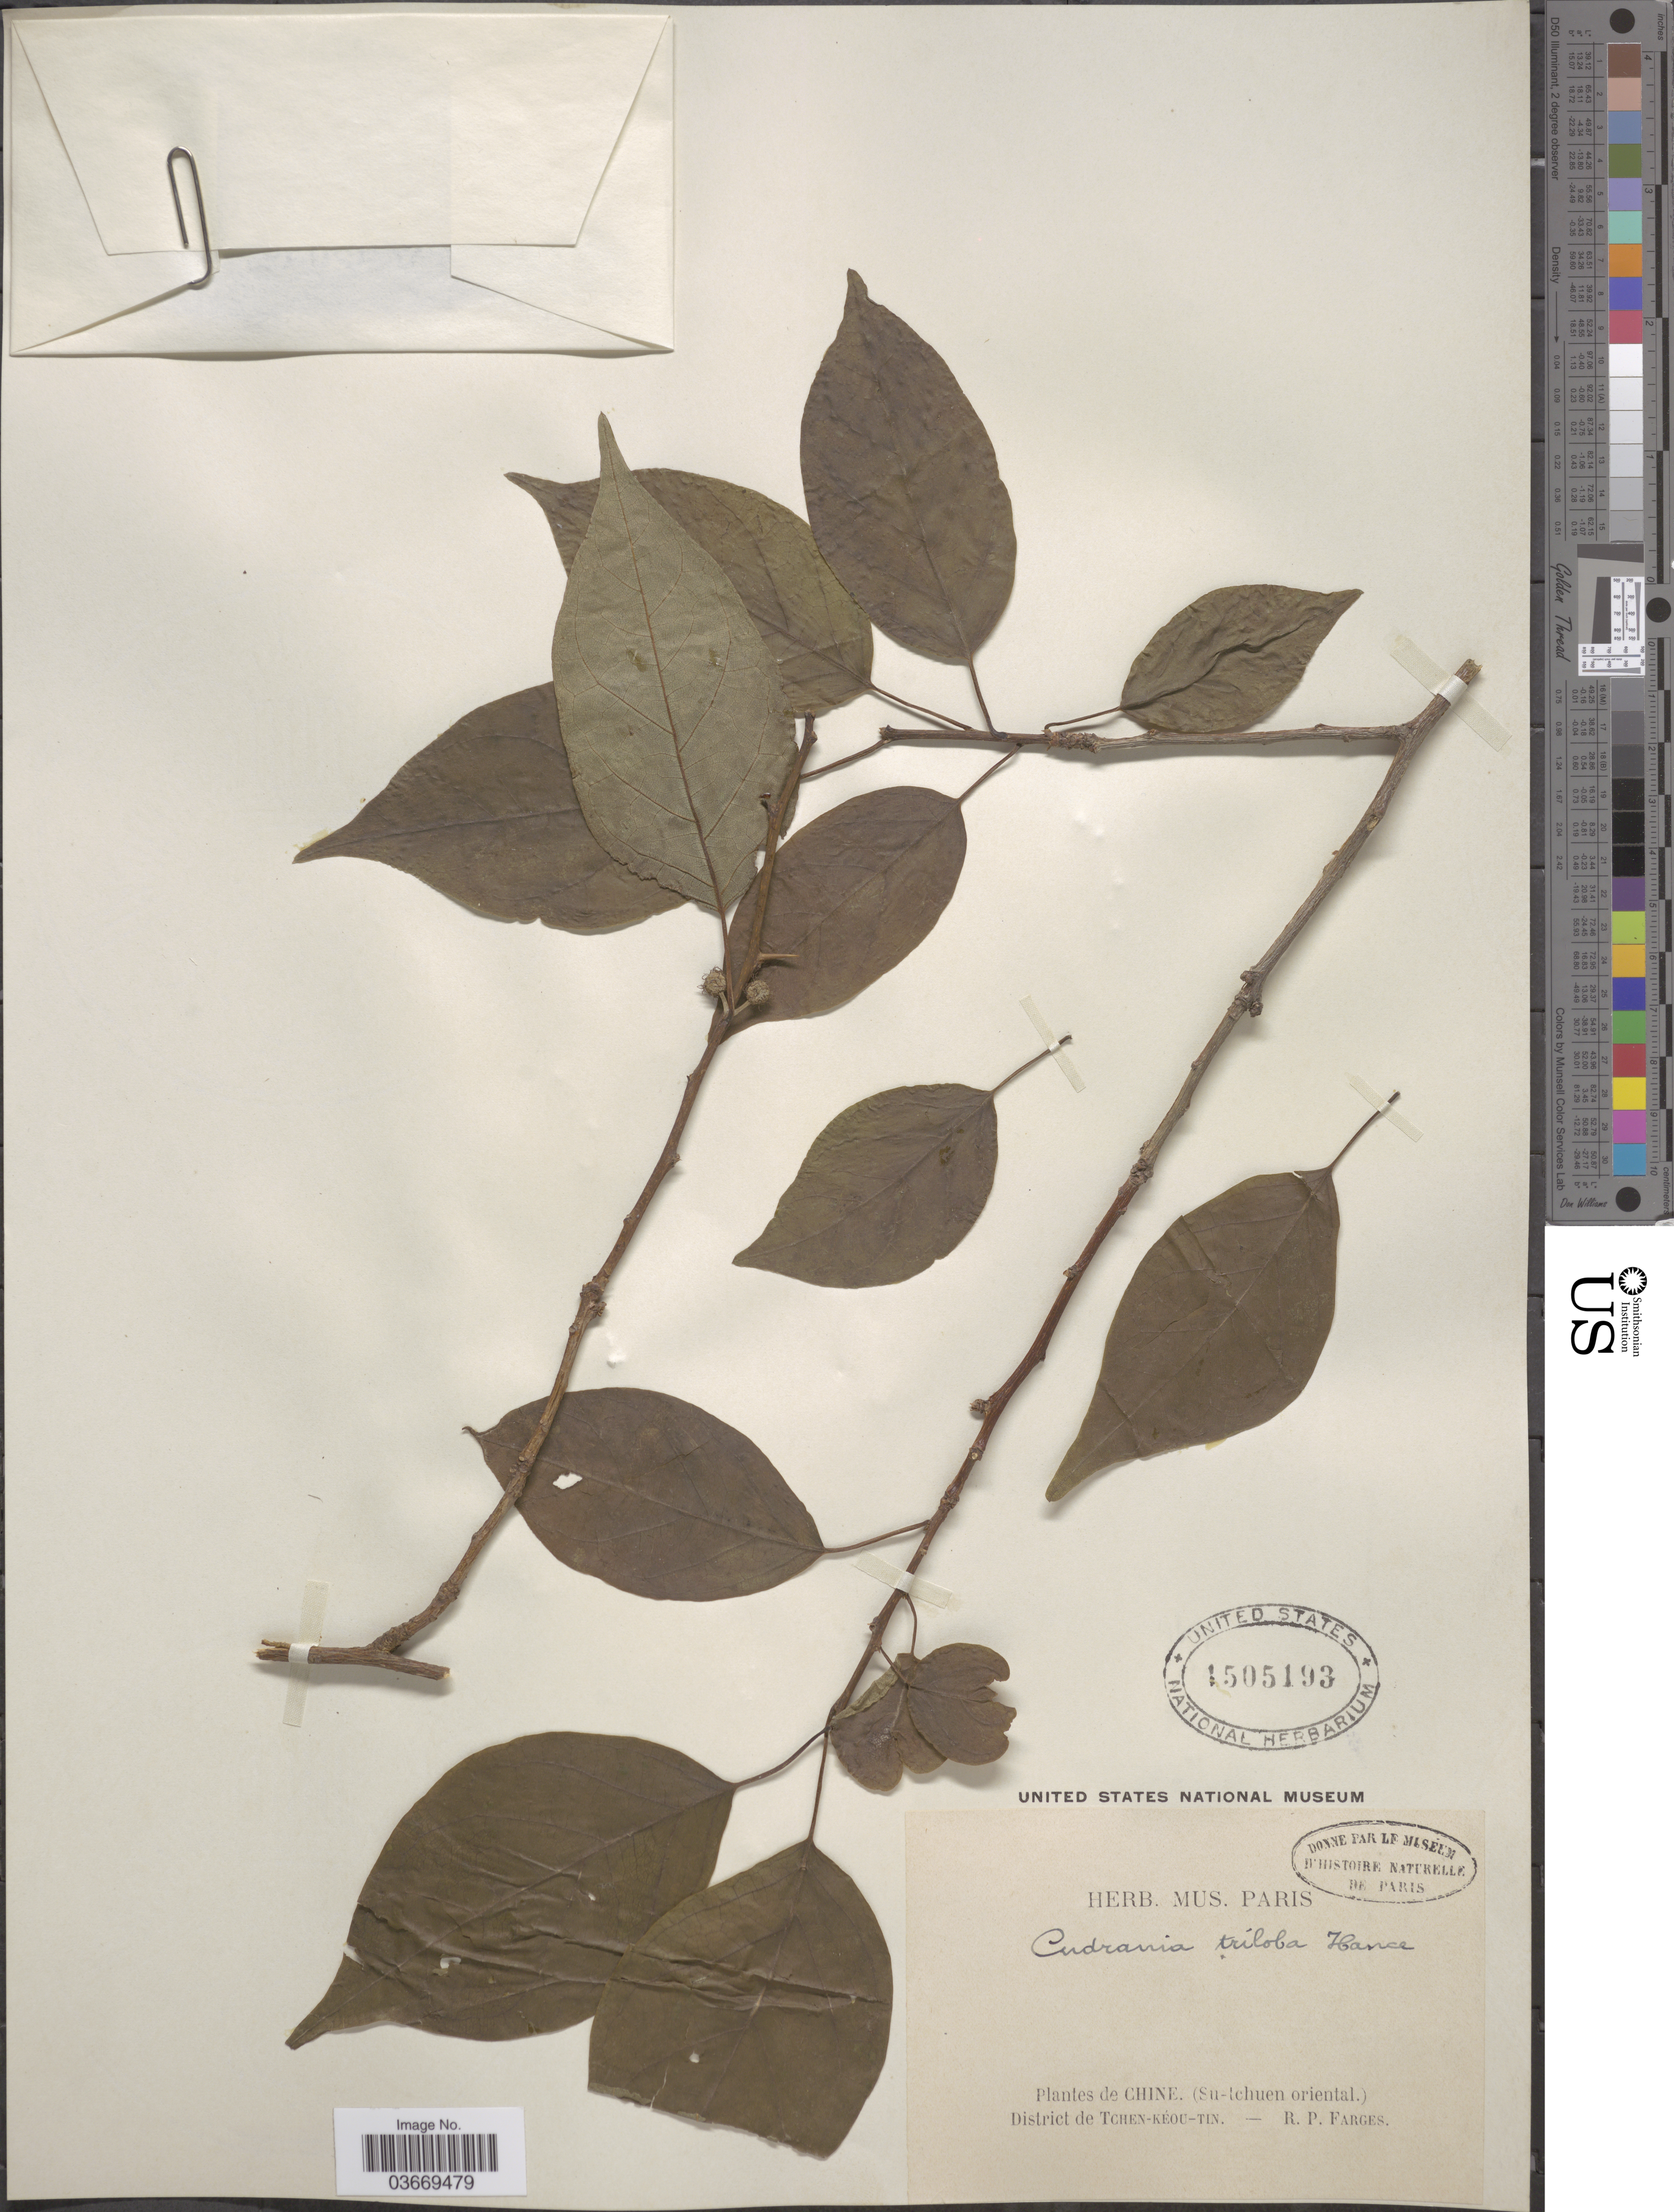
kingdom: Plantae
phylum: Tracheophyta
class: Magnoliopsida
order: Rosales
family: Moraceae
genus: Maclura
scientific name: Maclura tricuspidata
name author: Carrière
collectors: R. Farges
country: China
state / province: Sichuan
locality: (Su-tchuen oriental), District de Tchen-Kéou-Tin.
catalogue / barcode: US 1505193